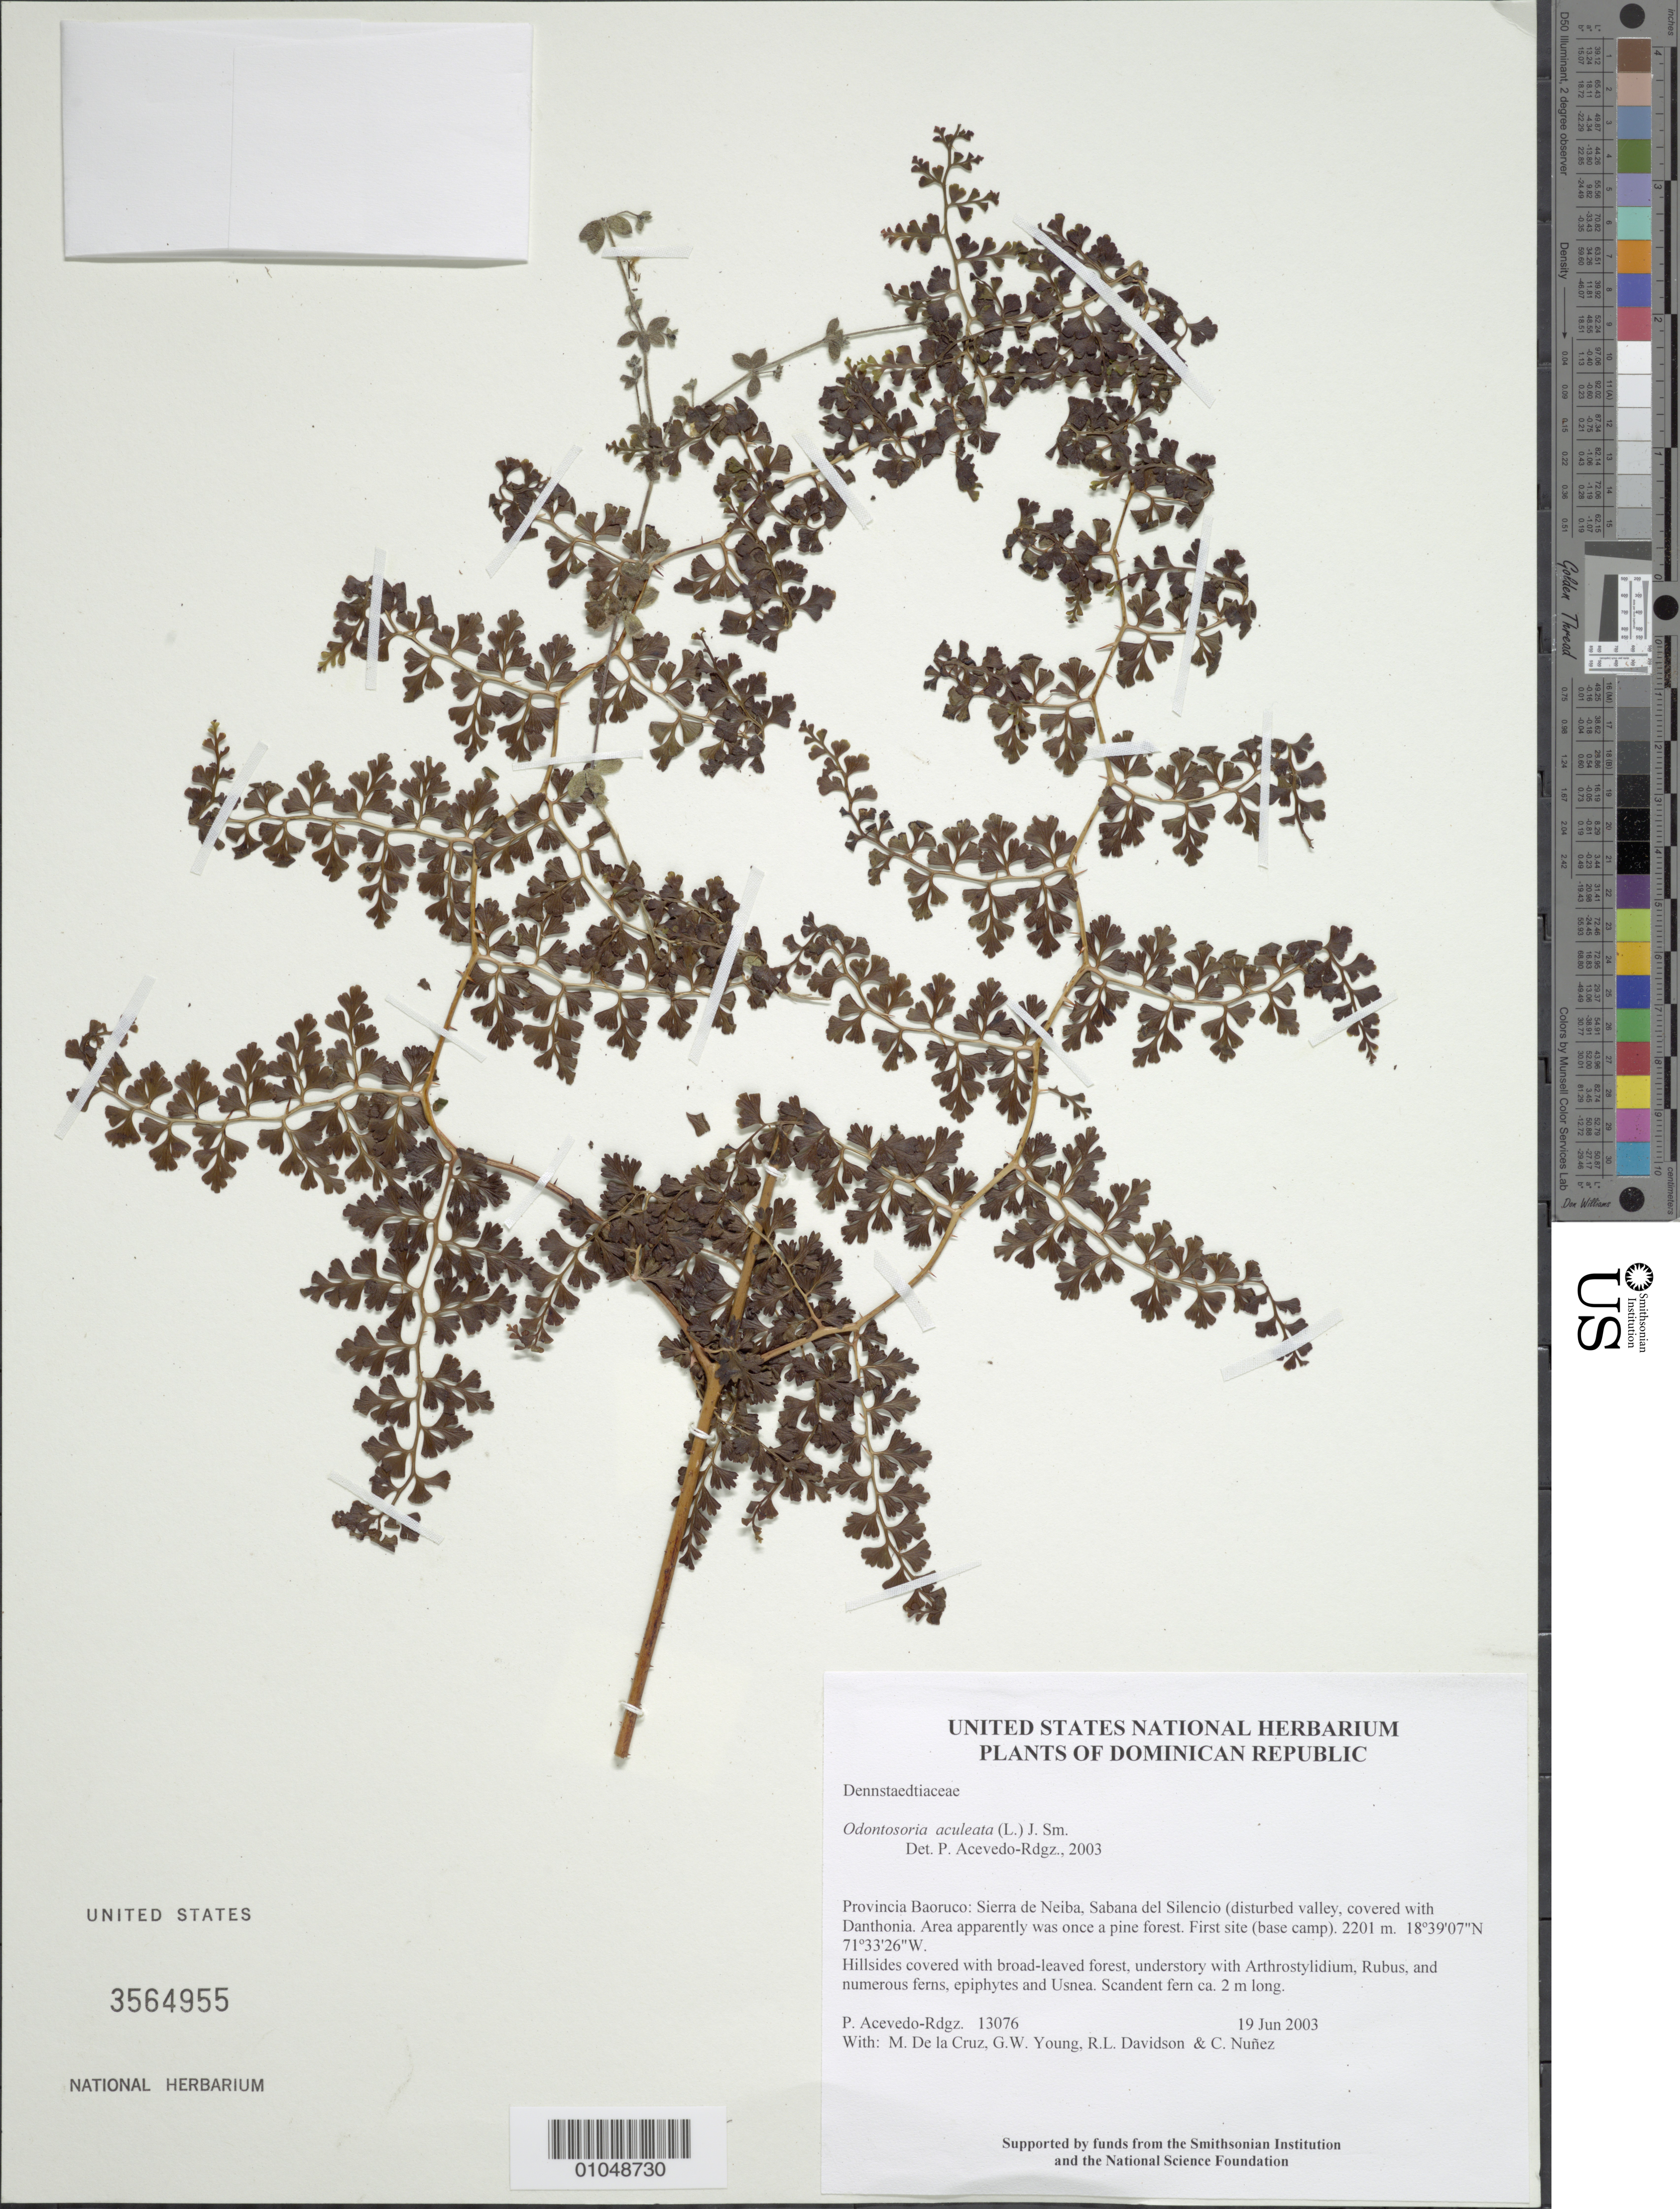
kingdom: Plantae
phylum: Tracheophyta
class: Polypodiopsida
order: Polypodiales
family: Lindsaeaceae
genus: Odontosoria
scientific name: Odontosoria aculeata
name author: (L.) J. Sm.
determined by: Acevedo-Rodríguez, P., (BOT), Smithsonian Institution - National Museum of Natural History (UNITED STATES)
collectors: P. Acevedo-Rodr., M. de la Cruz, J. Rawlins, G. Young, R. Davidson & C. Nunez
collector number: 13076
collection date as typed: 19 Jun 2003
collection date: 2003-06-19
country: Dominican Republic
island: Hispaniola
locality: Provincia Baoruco: Sierra de Neiba, Sabana del Silencio (disturbed valley, covered with Danthonia. Area apparently was once a pine forest. First site (base camp).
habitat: Hillsides covered with broad-leaved forest, understory with Arthrostylidium, Rubus, and numerous ferns, epiphytes and Usnea.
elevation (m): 2201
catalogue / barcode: US 3564955